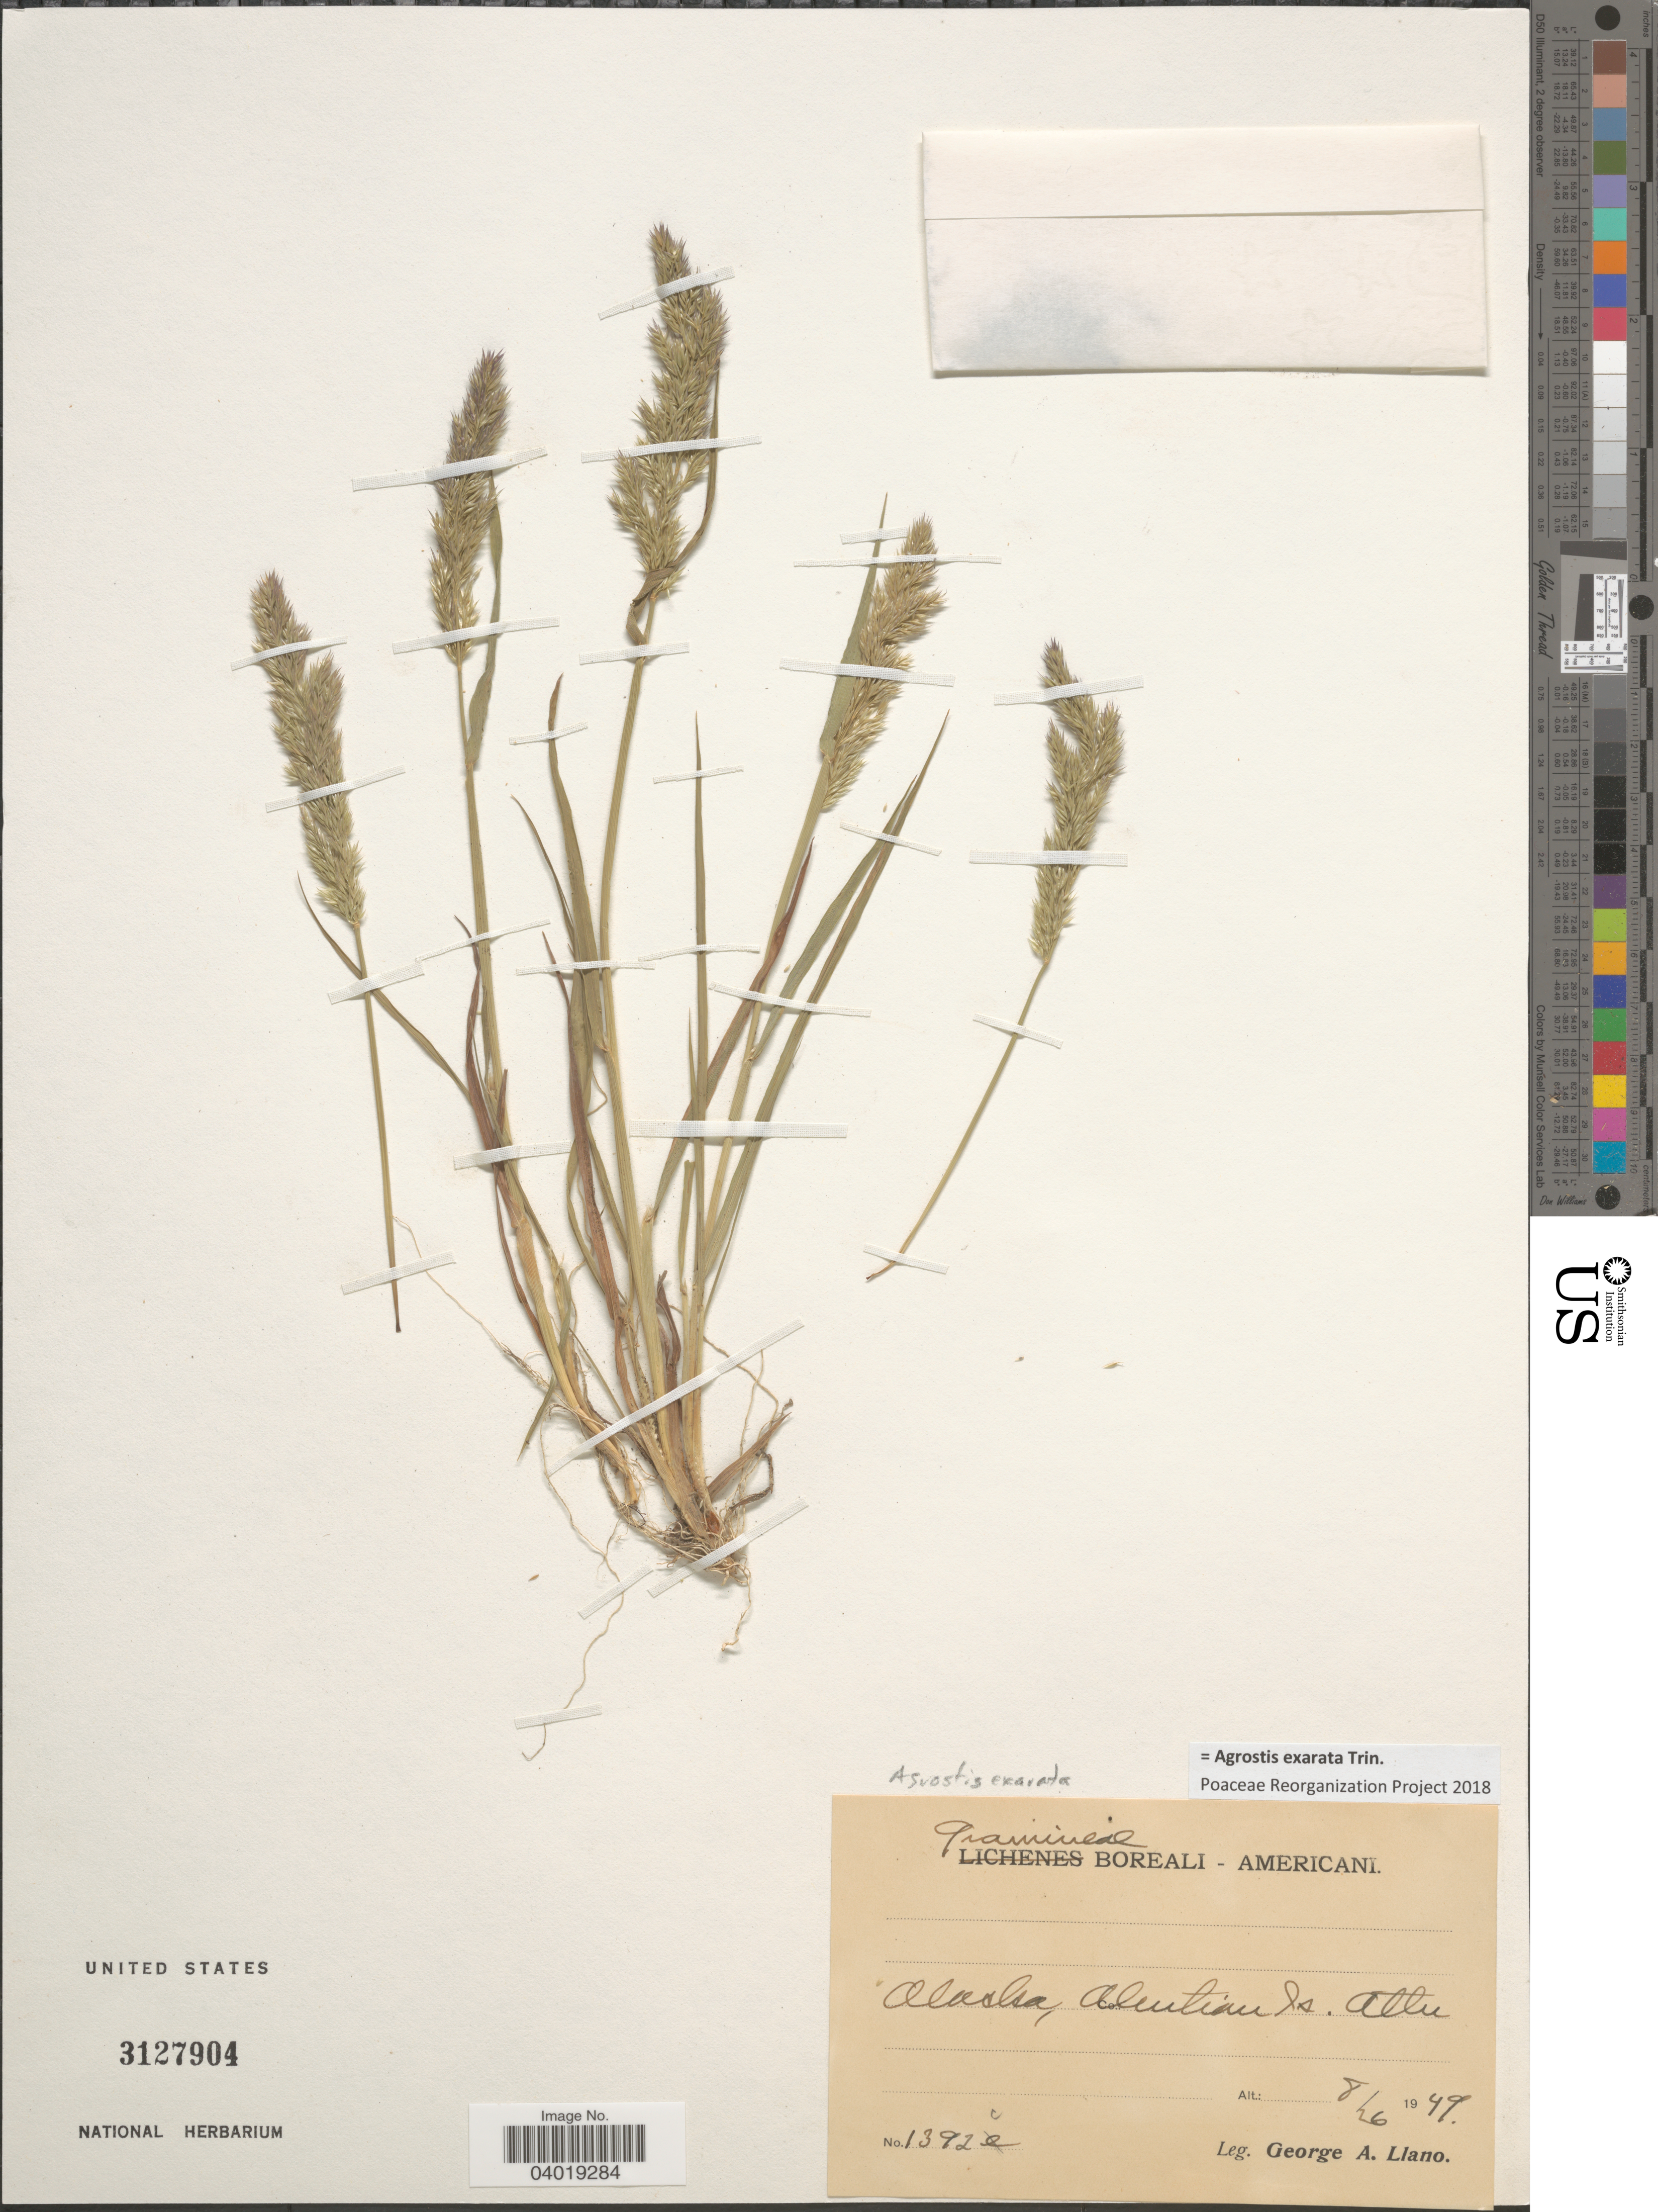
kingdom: Plantae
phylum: Tracheophyta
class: Liliopsida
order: Poales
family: Poaceae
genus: Agrostis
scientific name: Agrostis exarata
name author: Trin.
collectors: G. Llano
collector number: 1392c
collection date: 1949-08-26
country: United States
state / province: Alaska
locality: Aleutian Is. Attu.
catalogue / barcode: US 3127904